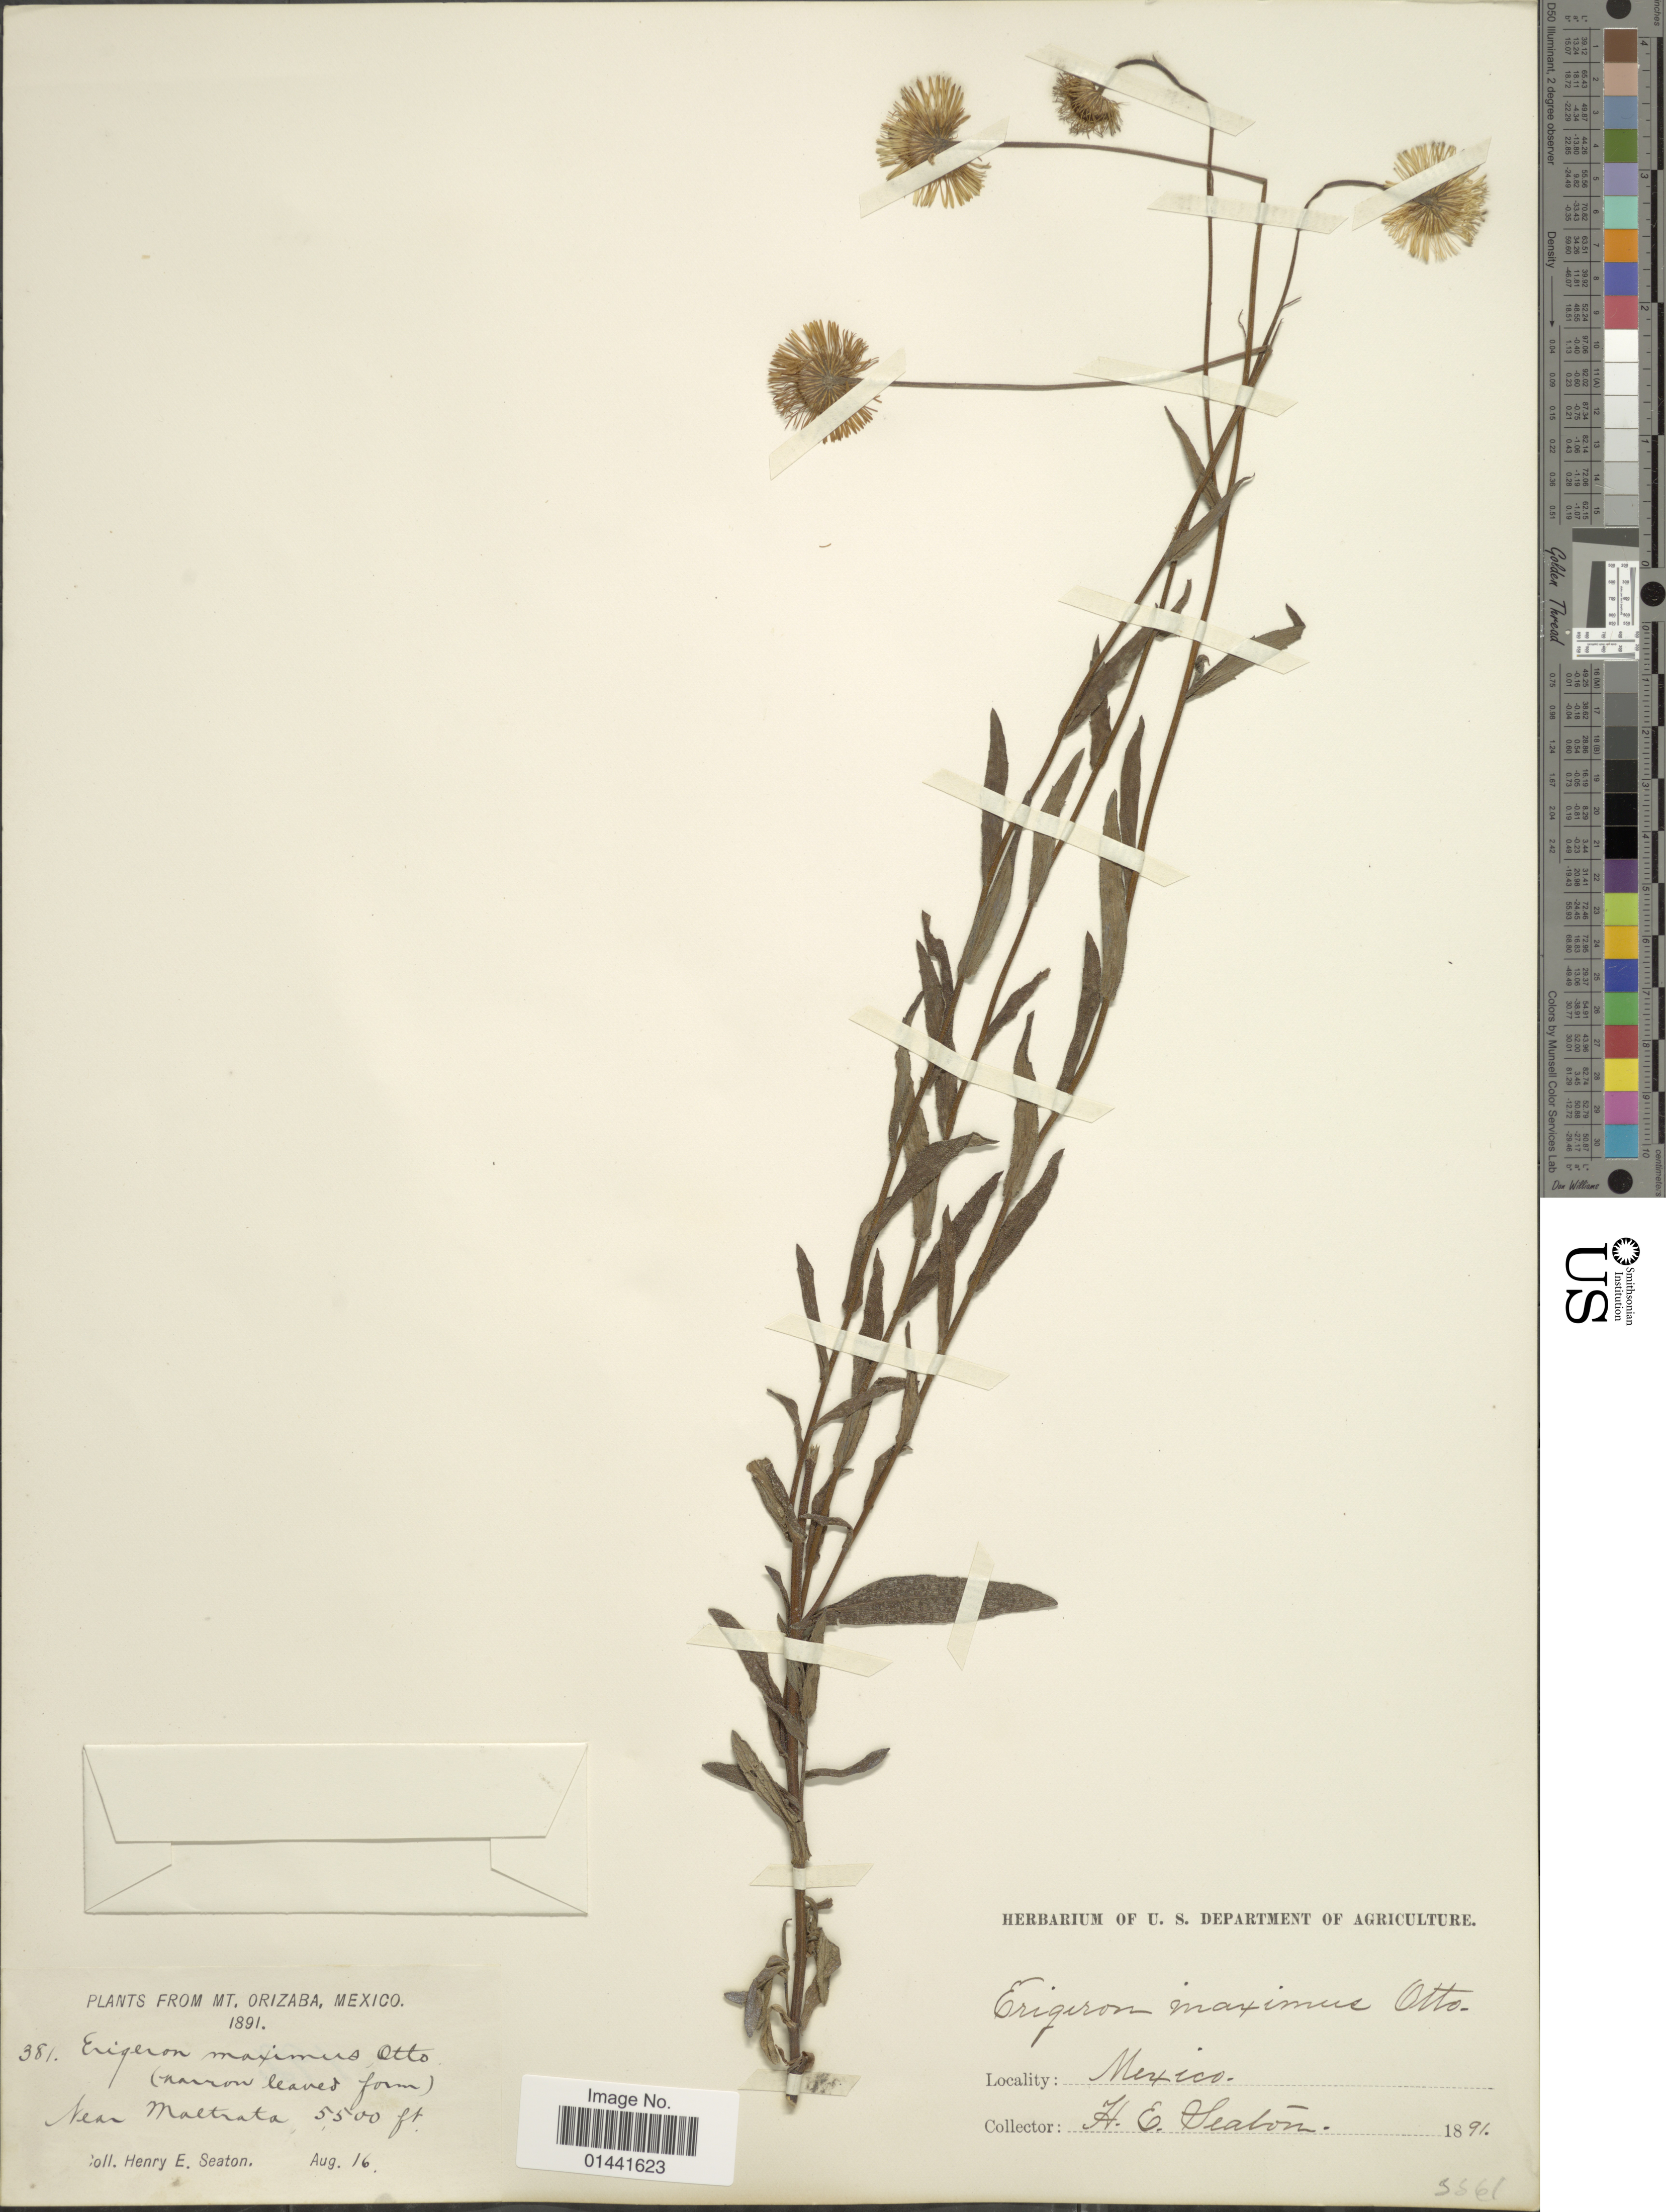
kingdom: Plantae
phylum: Tracheophyta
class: Magnoliopsida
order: Asterales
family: Asteraceae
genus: Erigeron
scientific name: Erigeron maximus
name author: Otto ex DC.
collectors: H. E. Seaton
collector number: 381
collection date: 1891-08-16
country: Mexico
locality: Mt. Orizaba, near Maltrata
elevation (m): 1676